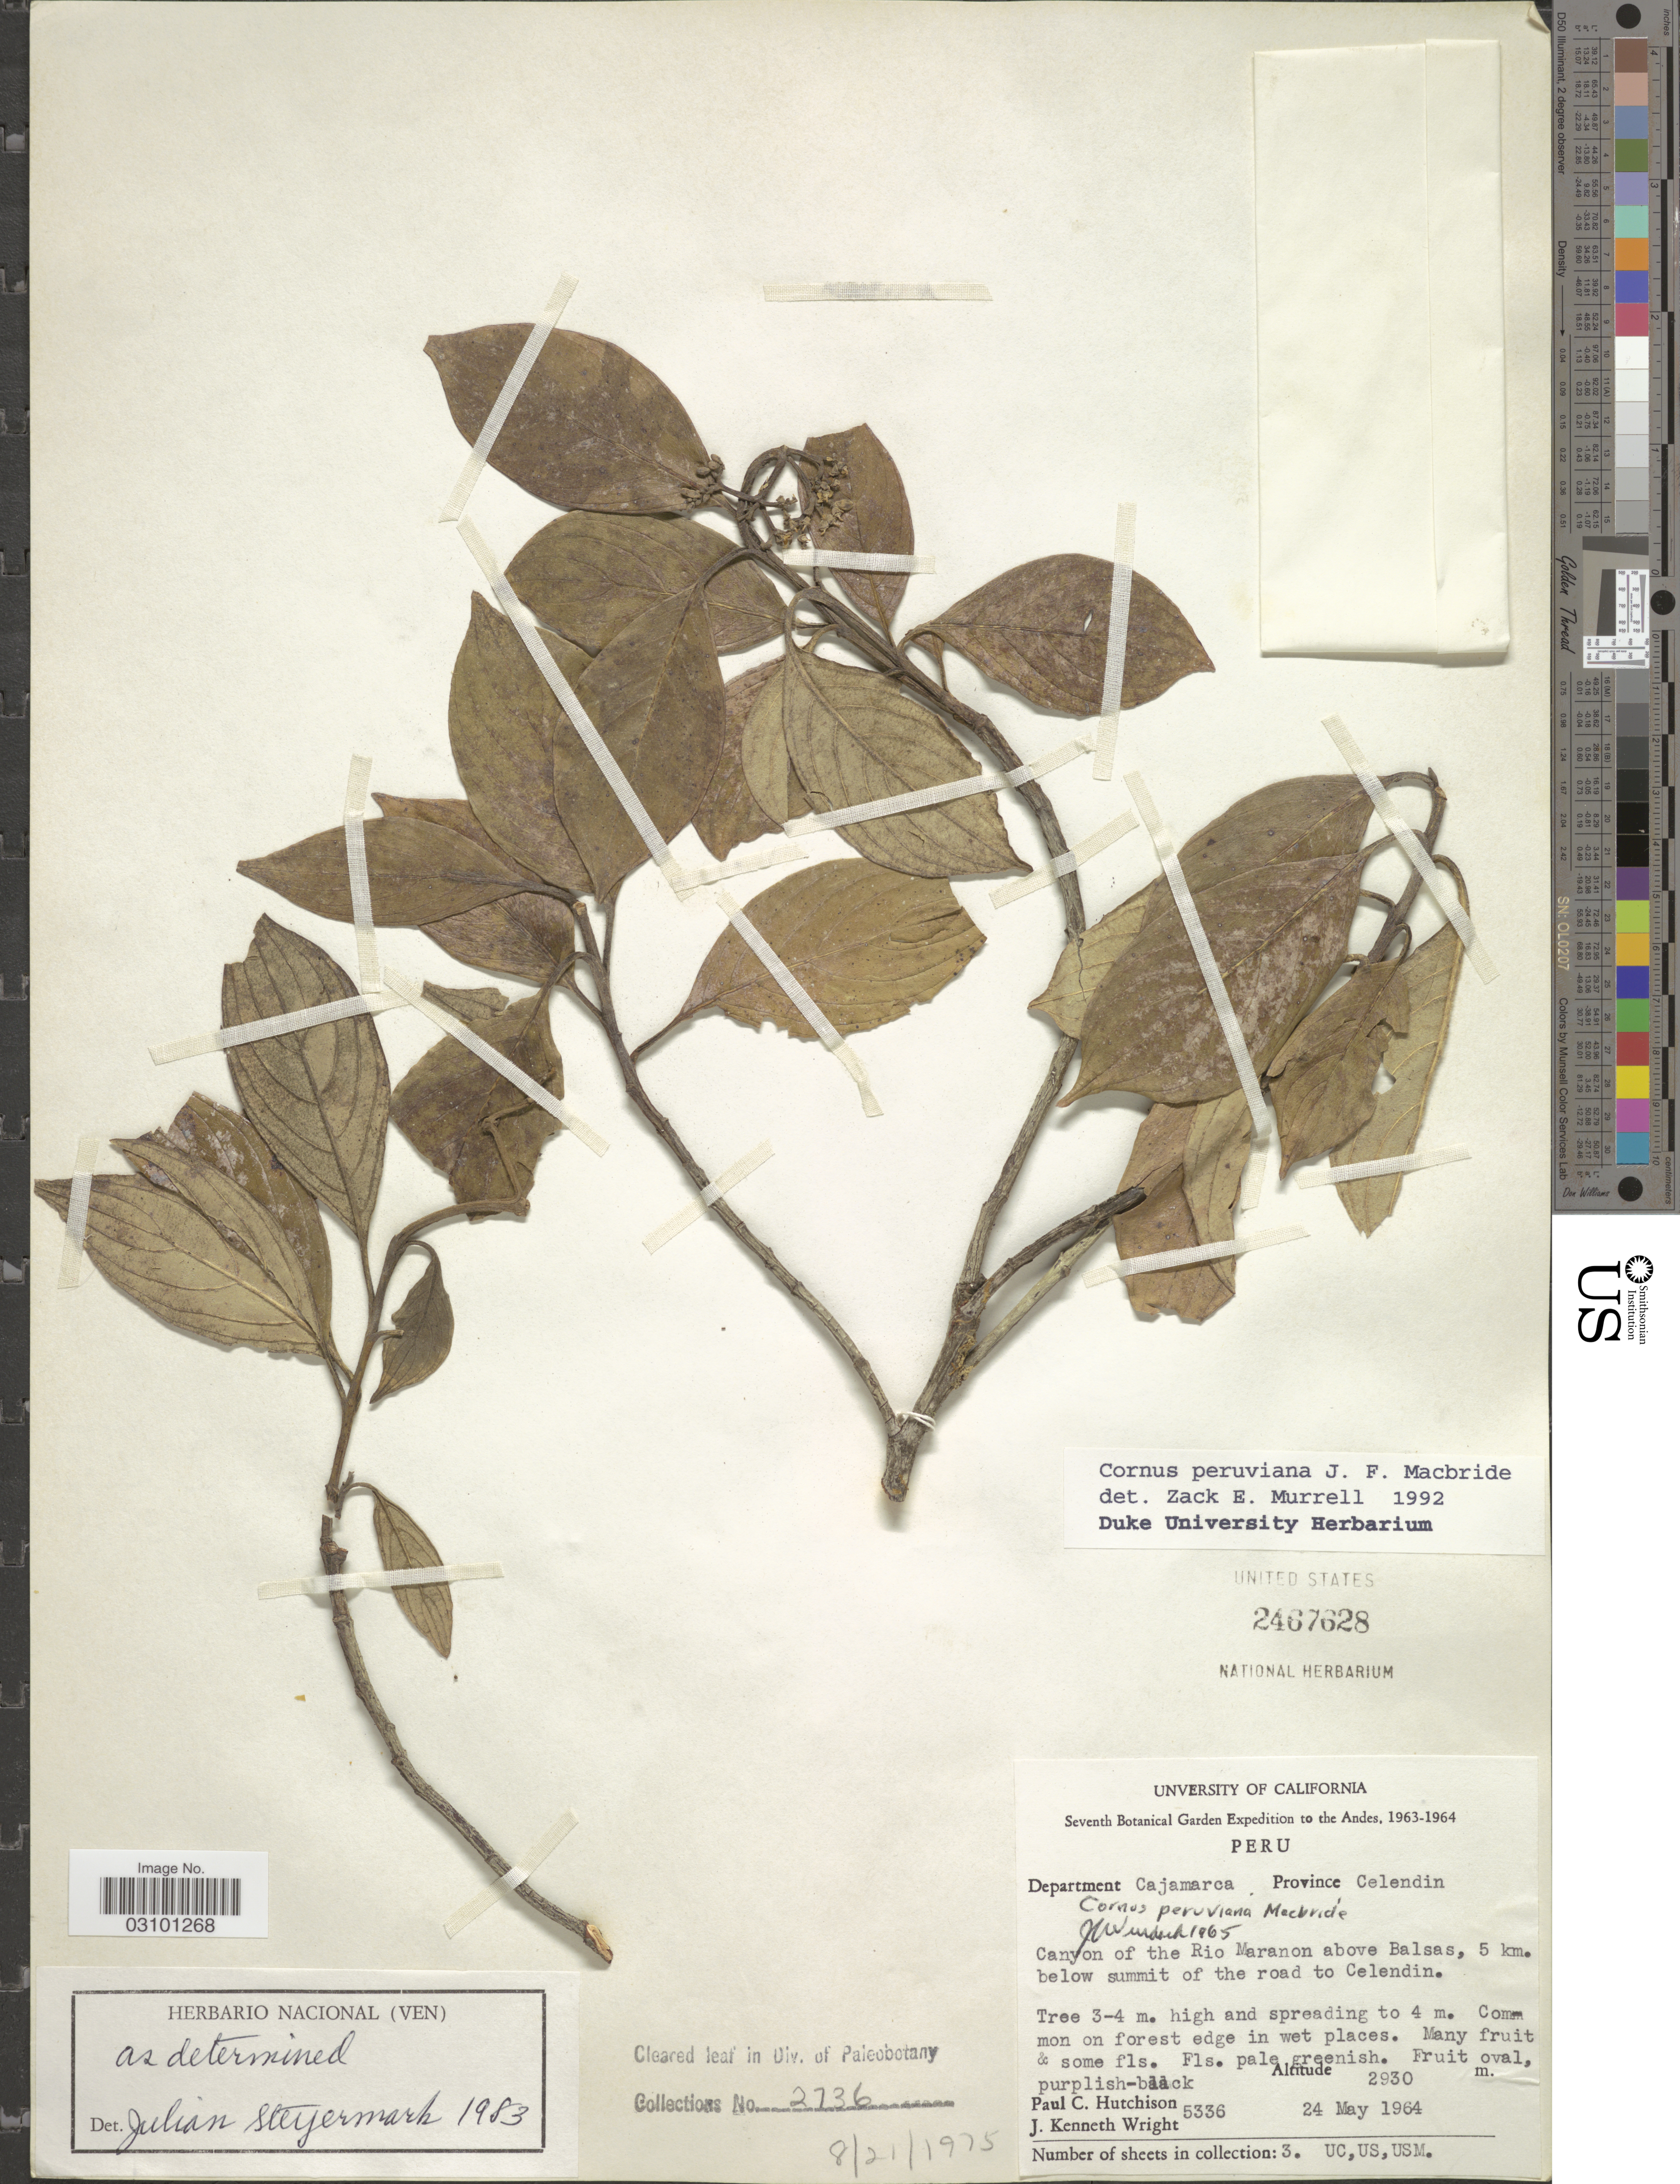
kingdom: Plantae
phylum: Tracheophyta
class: Magnoliopsida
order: Cornales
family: Cornaceae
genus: Cornus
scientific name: Cornus peruviana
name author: J.F. Macbr.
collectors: P. C. Hutchison & J. K. Wright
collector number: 5336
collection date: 1964-05-24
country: Peru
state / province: Cajamarca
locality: Andes. Department Cajamarca. Province Celendin. Canyon of the Rio Maranon above Balsas, 5 km. below summit of the road to Celendin.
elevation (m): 2930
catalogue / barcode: US 2467628